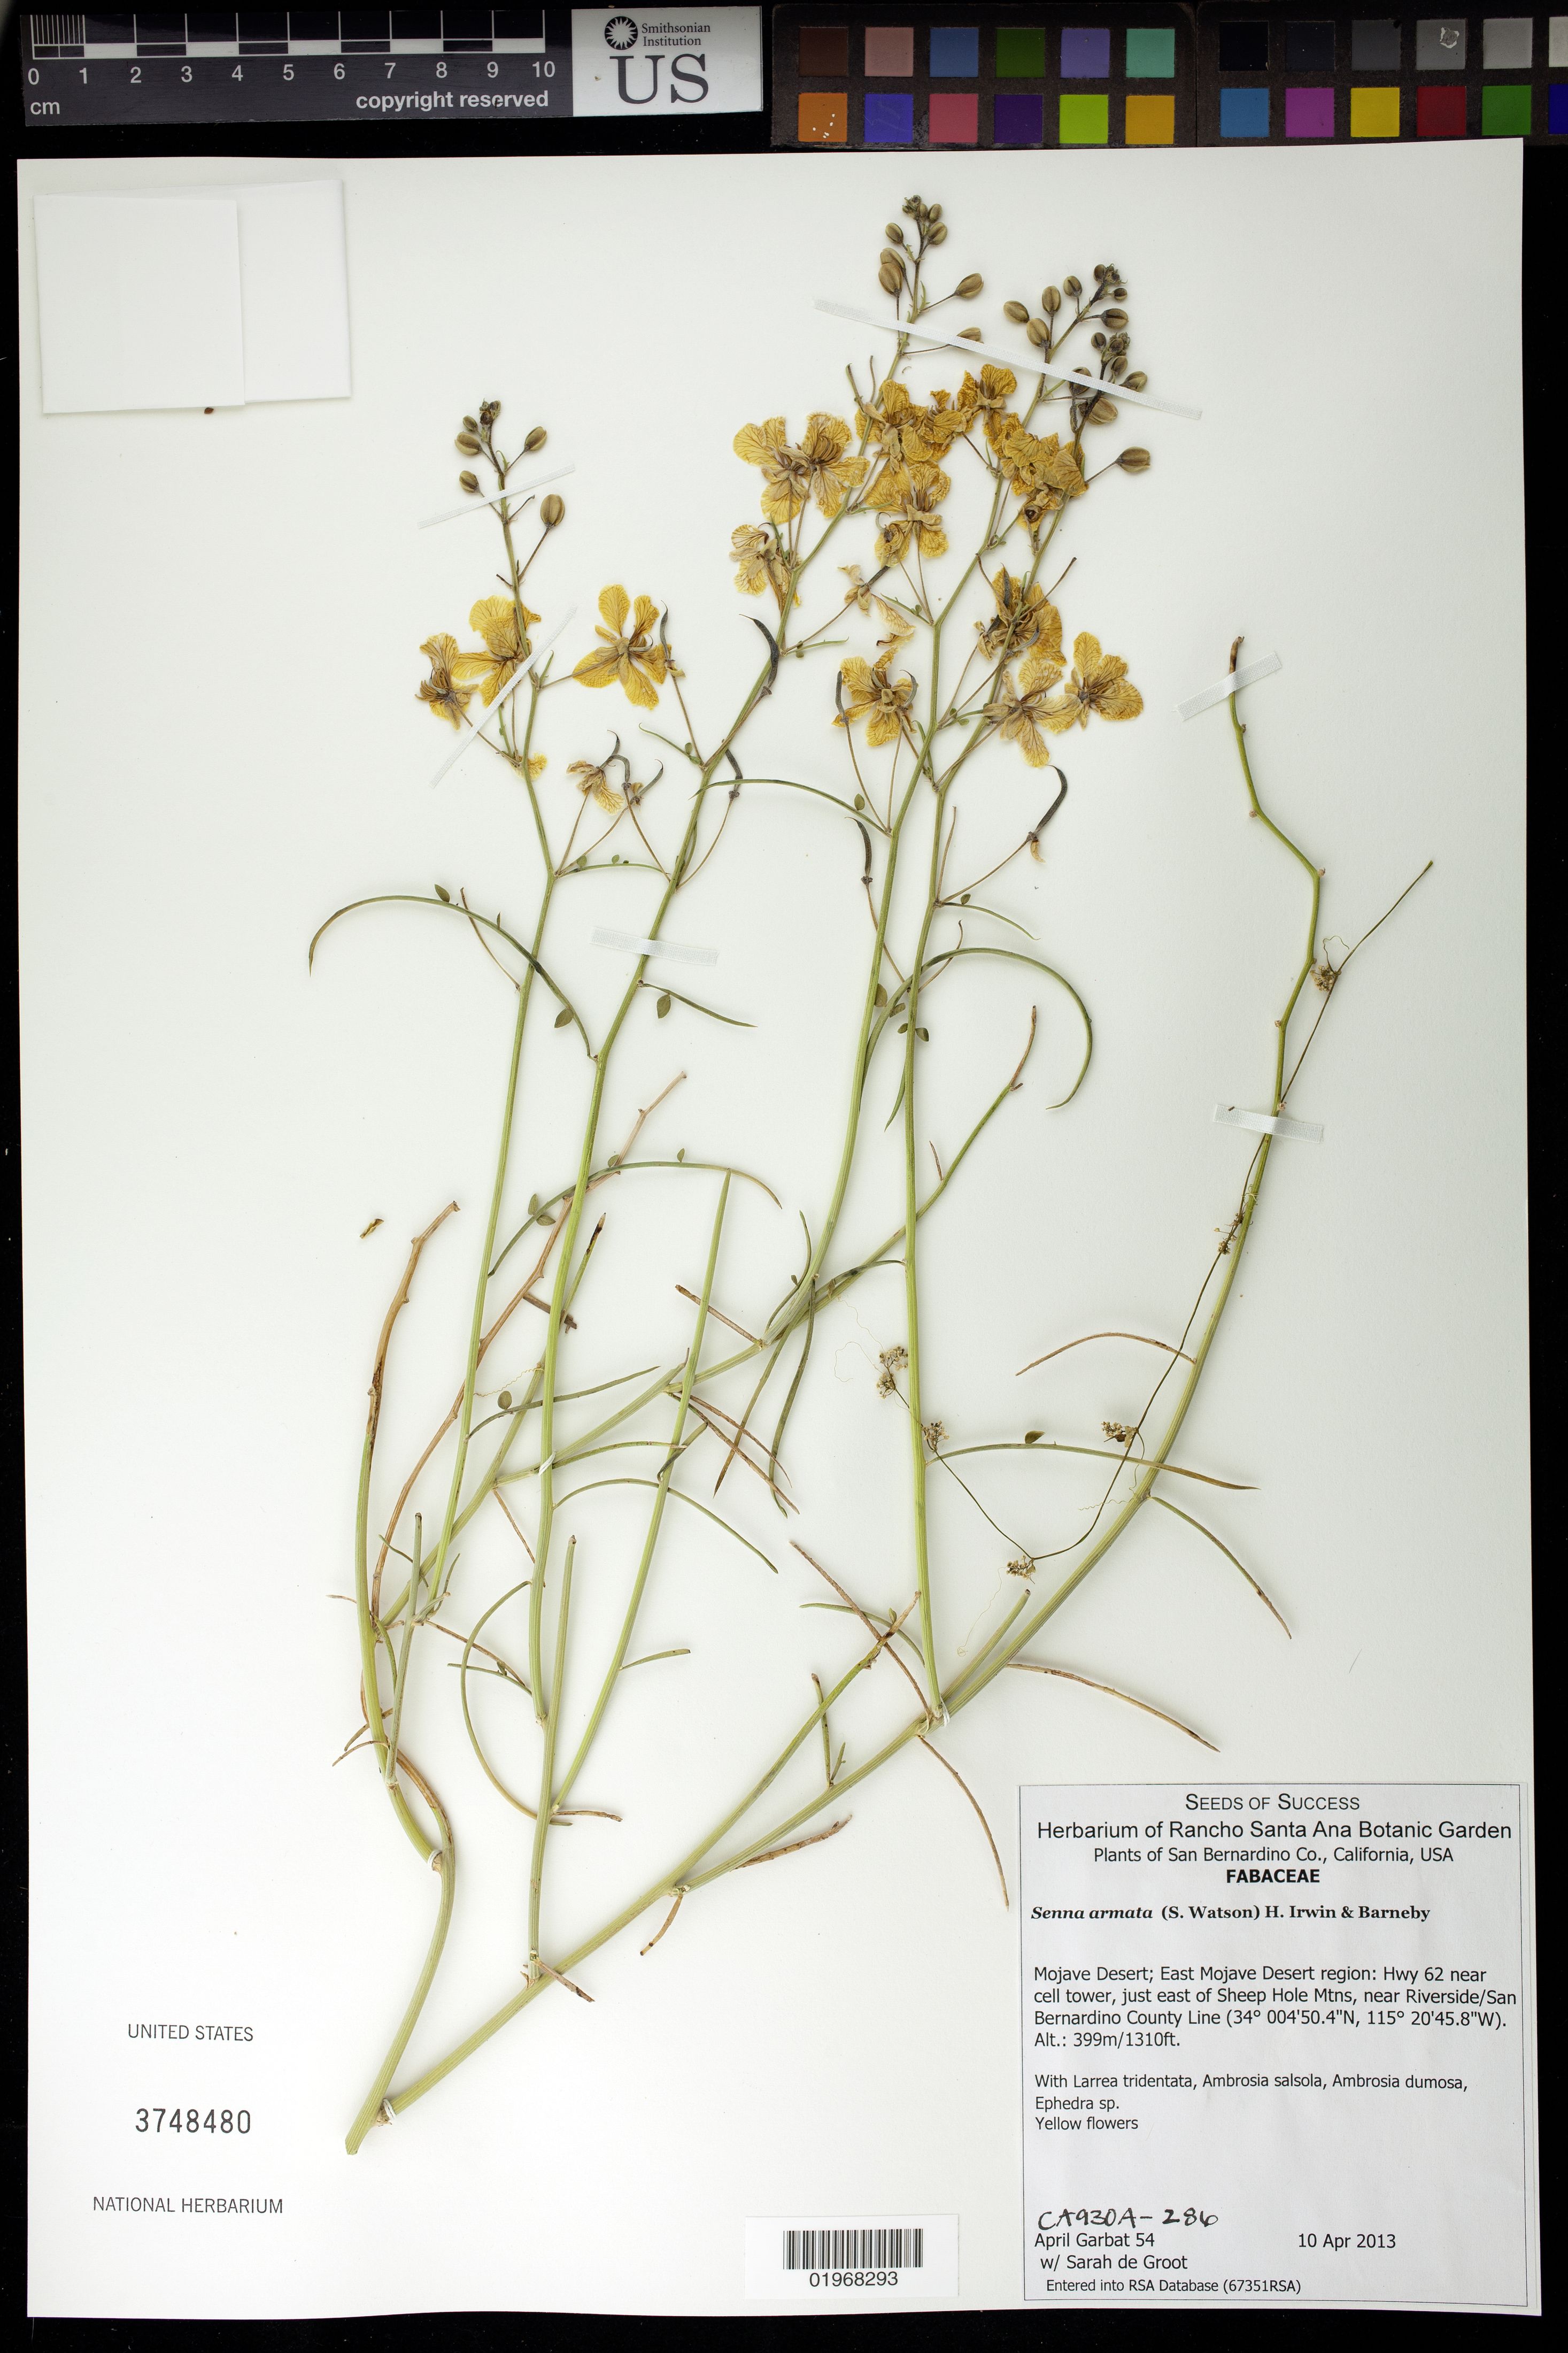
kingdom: Plantae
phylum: Tracheophyta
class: Magnoliopsida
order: Fabales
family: Fabaceae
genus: Senna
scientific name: Senna armata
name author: (S. Watson) H.S. Irwin & Barneby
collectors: A. Garbat & S. De Groot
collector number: CA930A-286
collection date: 2013-04-10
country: United States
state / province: California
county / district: San Bernardino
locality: Mojave Desert, East Mojave Desert region: Hwy 62 near cell tower, just E of Sheep Hole Mts, near Riverside/San Bernardino County Line.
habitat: With Larrea tridentata, Ambrosia salsola, Ambrosia dumosa, Ephedra sp.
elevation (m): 399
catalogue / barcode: US 3748480